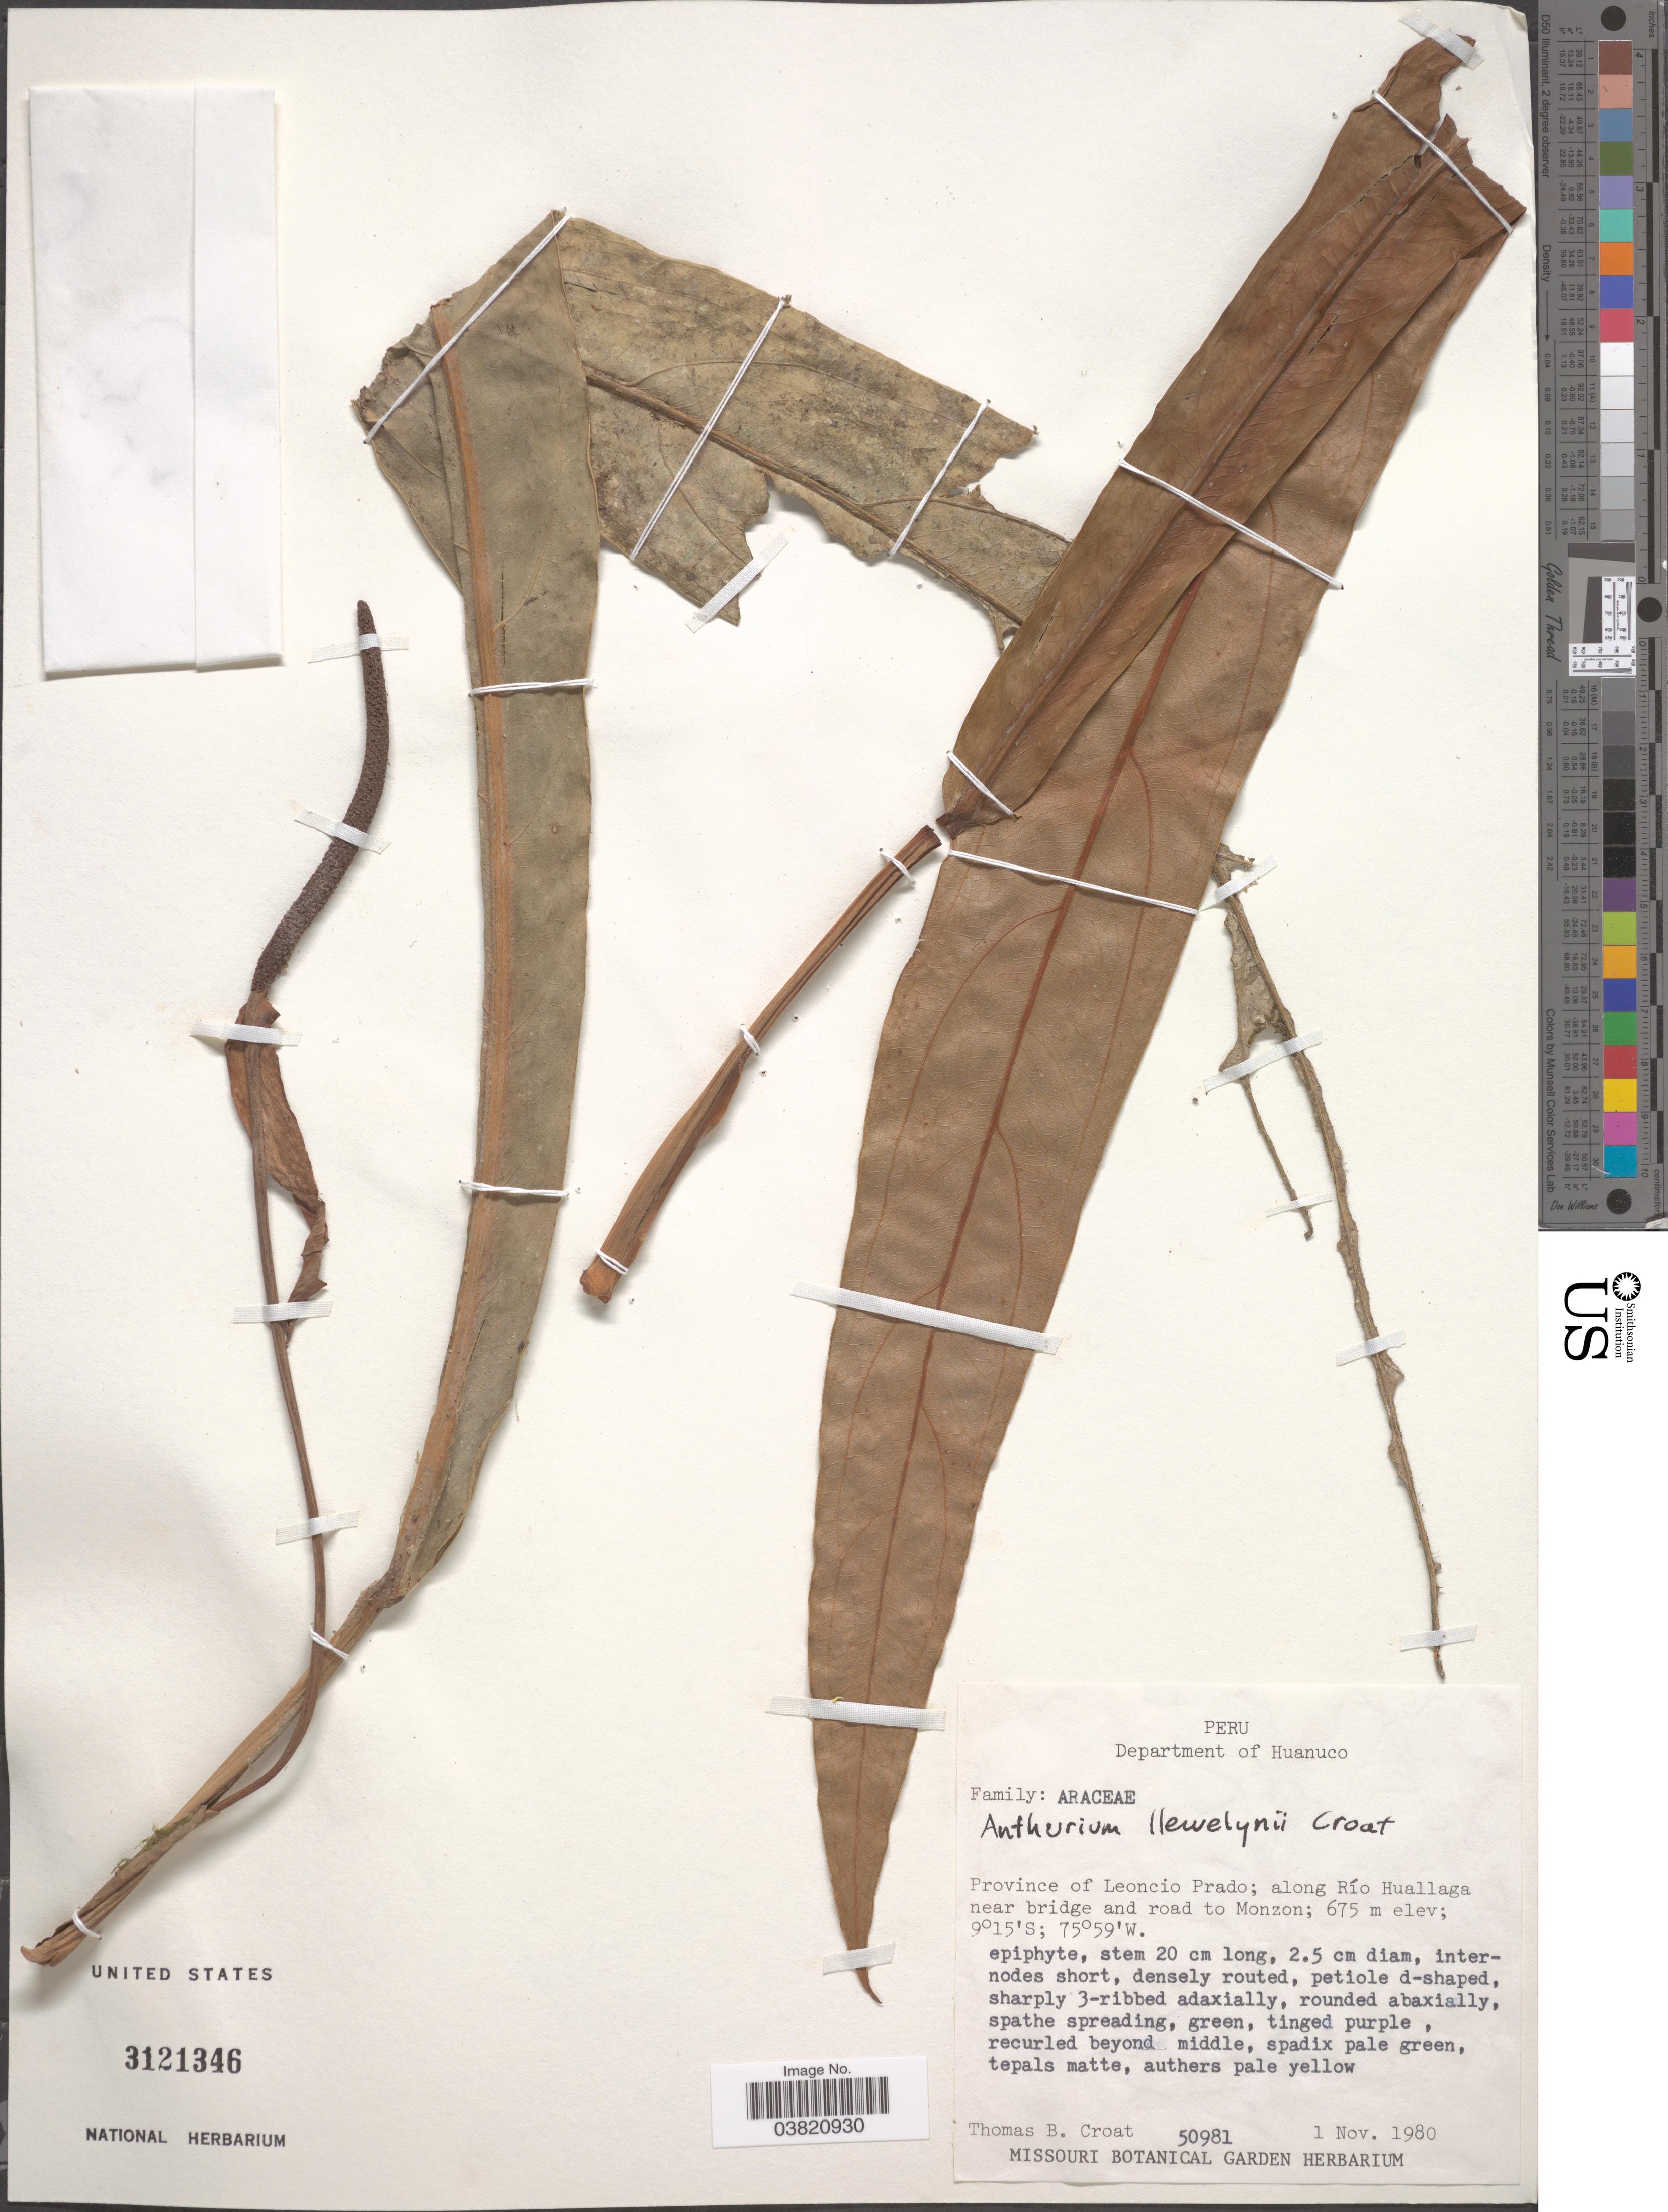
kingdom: Plantae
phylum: Tracheophyta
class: Liliopsida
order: Alismatales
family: Araceae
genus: Anthurium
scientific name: Anthurium llewelynii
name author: Croat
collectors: T. B. Croat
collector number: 50981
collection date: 1980-11-01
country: Peru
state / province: Huánuco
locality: Department of Huanuco. Province of Leoncio Prado; along Río Huallaga near bridge and road to Monzon.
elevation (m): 675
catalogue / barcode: US 3121346